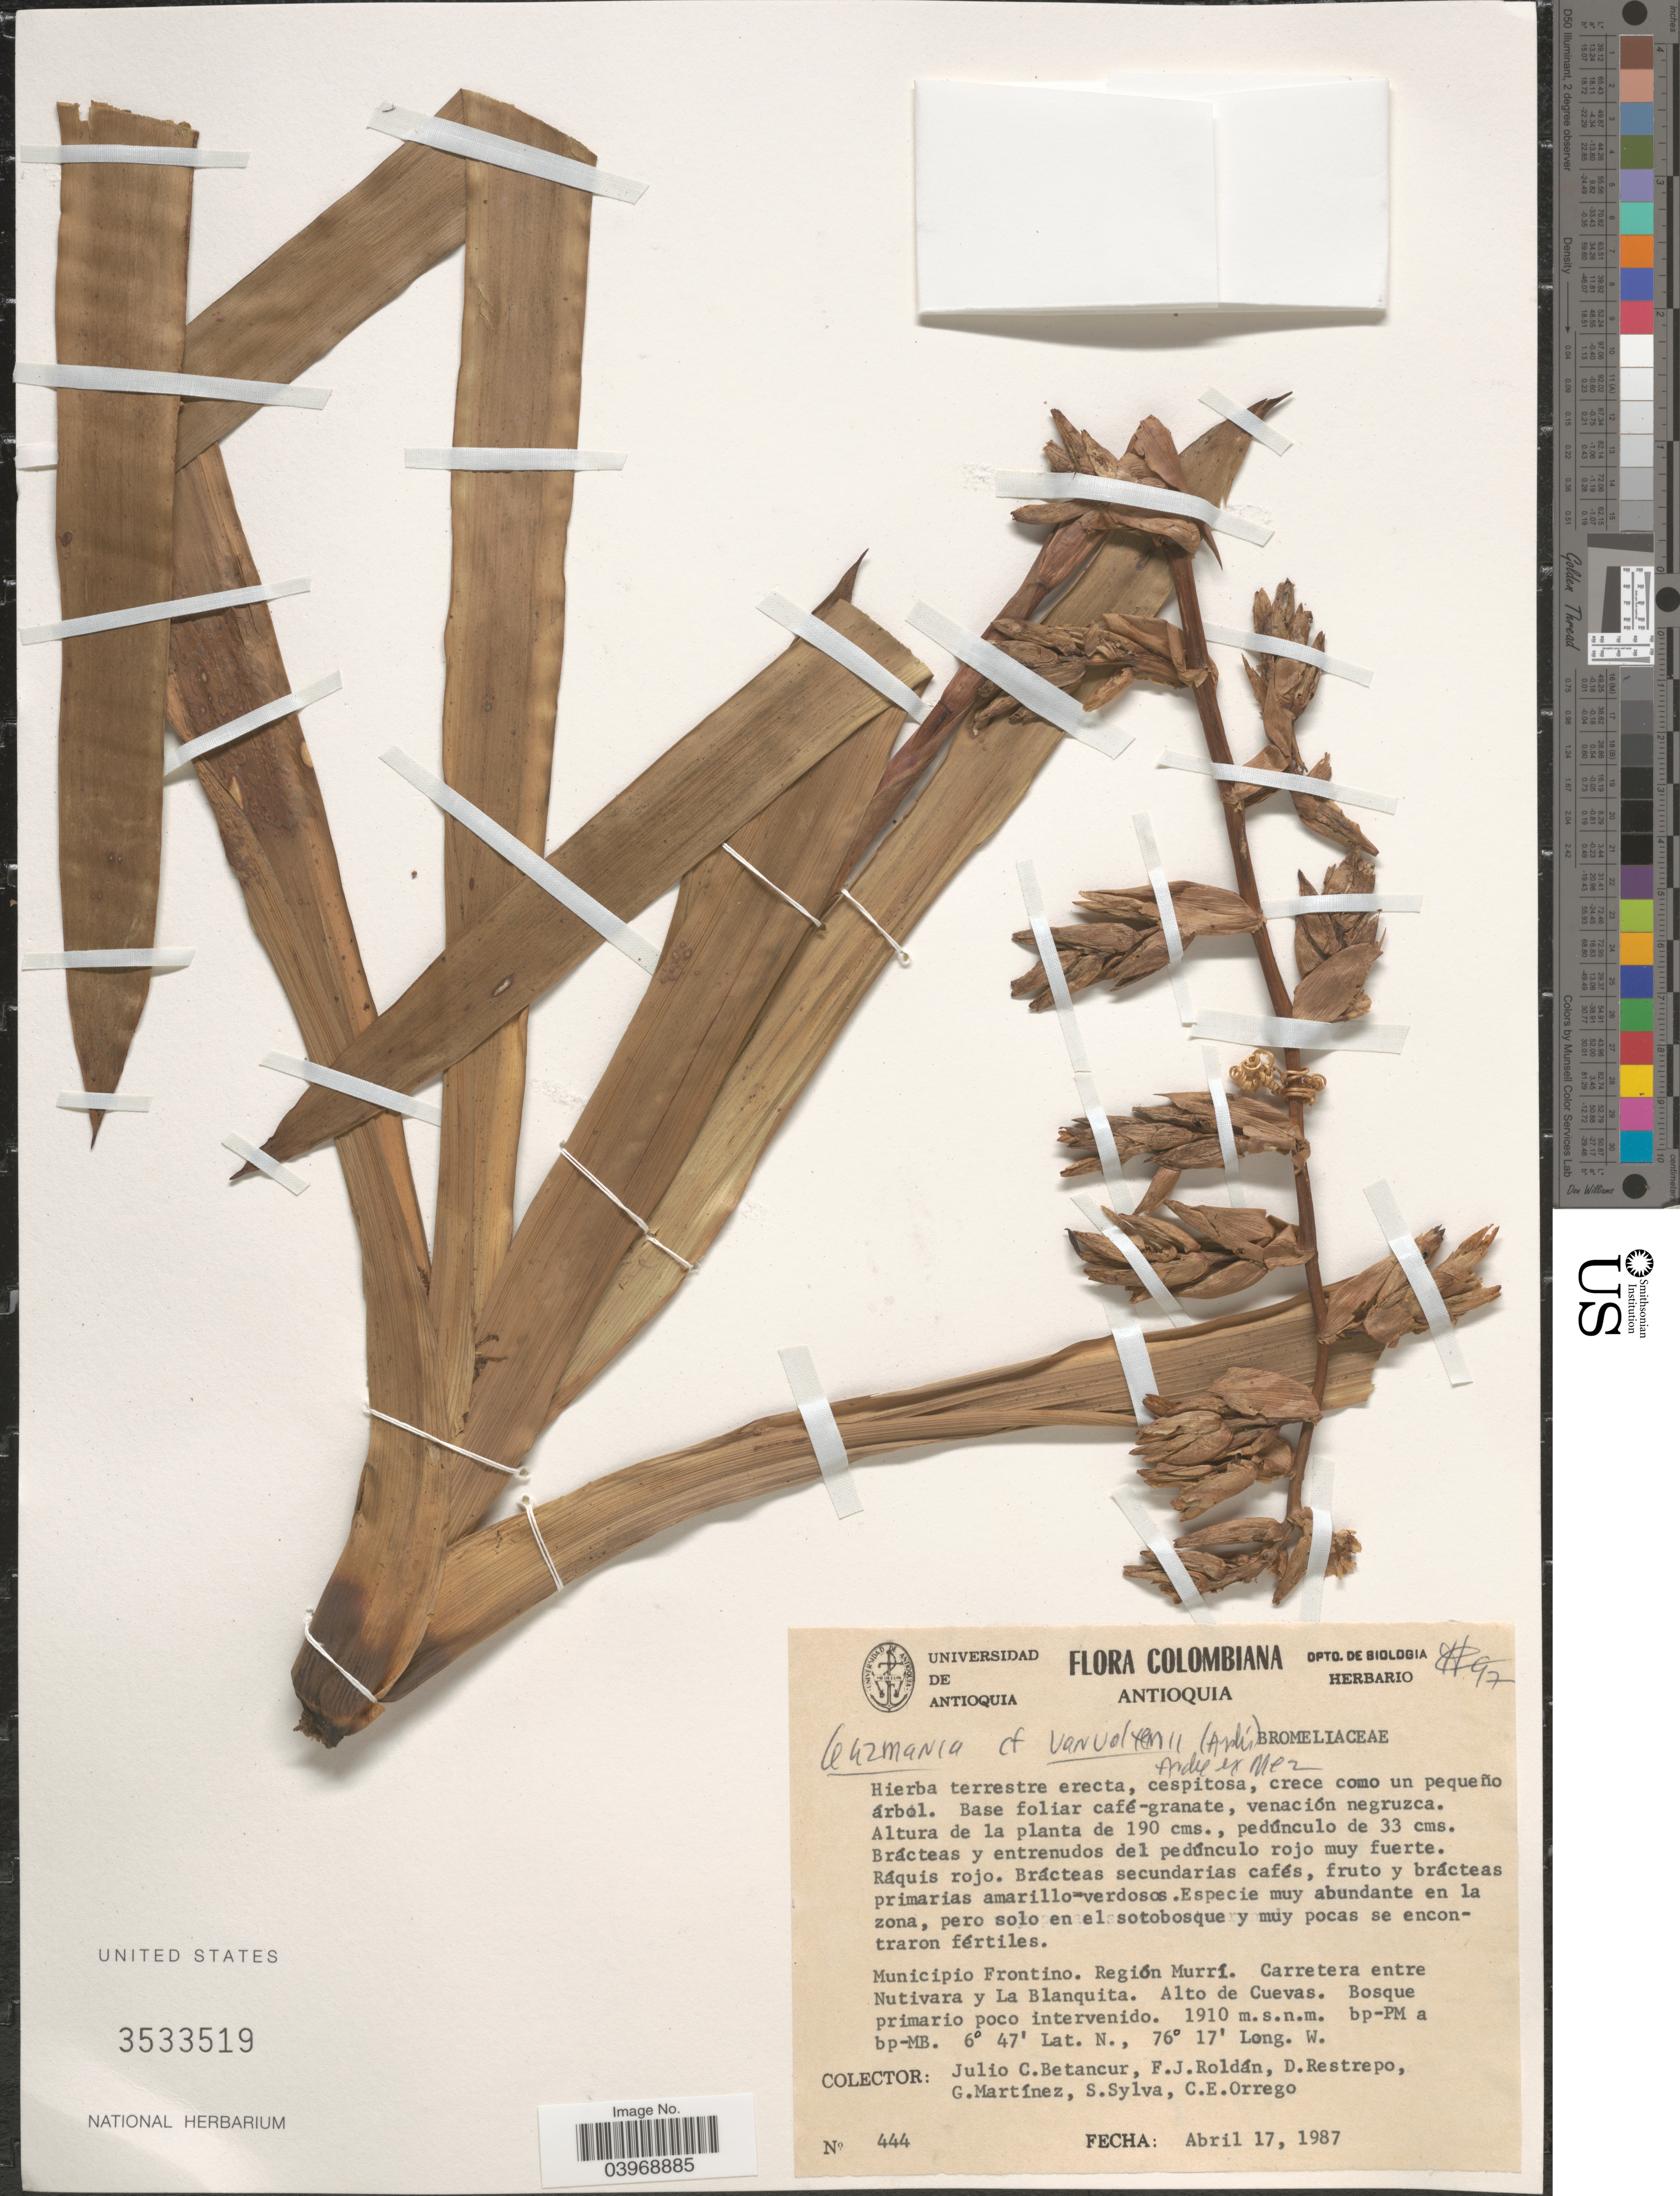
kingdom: Plantae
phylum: Tracheophyta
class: Liliopsida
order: Poales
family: Bromeliaceae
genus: Guzmania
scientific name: Guzmania vanvolxemii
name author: (André) André ex Mez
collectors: J. C. Betancur, F. J. Roldán, D. Restrepo, G. Martínez & et al.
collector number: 444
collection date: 1987-04-17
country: Colombia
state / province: Antioquia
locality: Municipio Frontino. Región Murrí. Carretera entre Nutivara y La Blanquita. Alto de Cuevas. Bosque primario poco intervenido.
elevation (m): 1910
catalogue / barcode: US 3533519